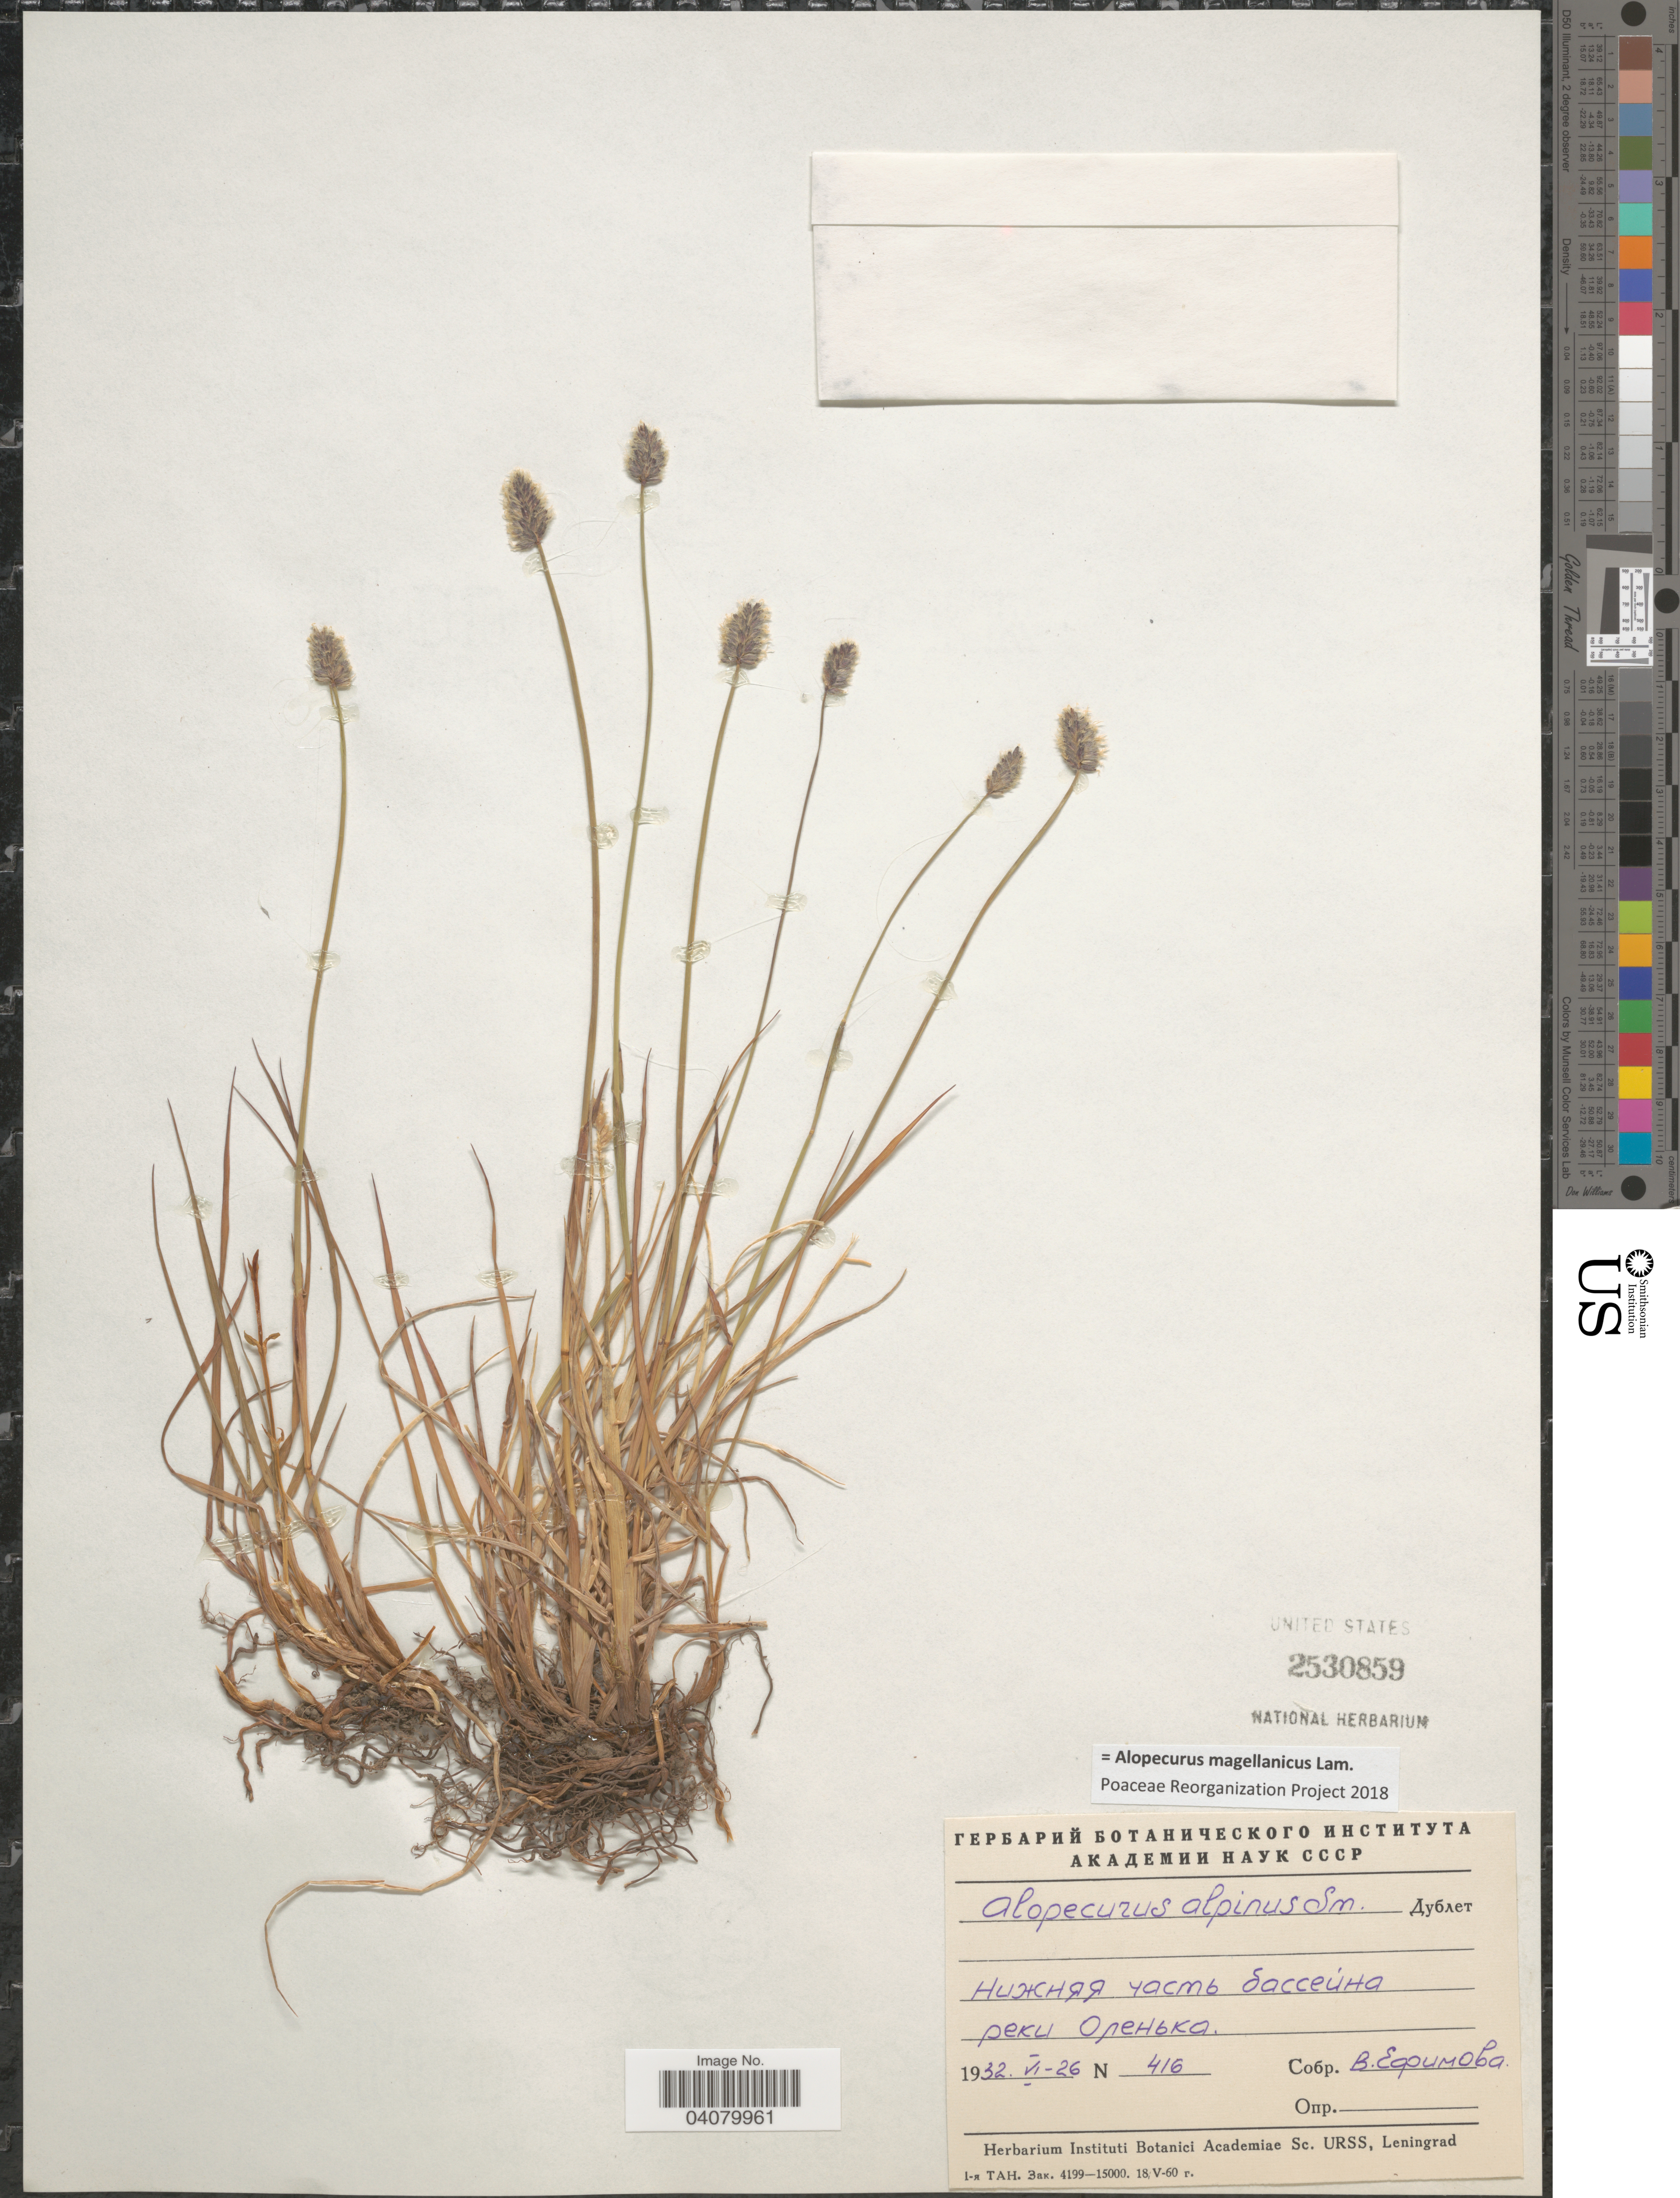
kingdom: Plantae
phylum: Tracheophyta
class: Liliopsida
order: Poales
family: Poaceae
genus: Alopecurus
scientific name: Alopecurus magellanicus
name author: Lam.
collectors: V. Efimova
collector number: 416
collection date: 1932-06-26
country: Russian Federation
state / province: Sakha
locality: Low part of basin of river Olenek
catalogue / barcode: US 2530859